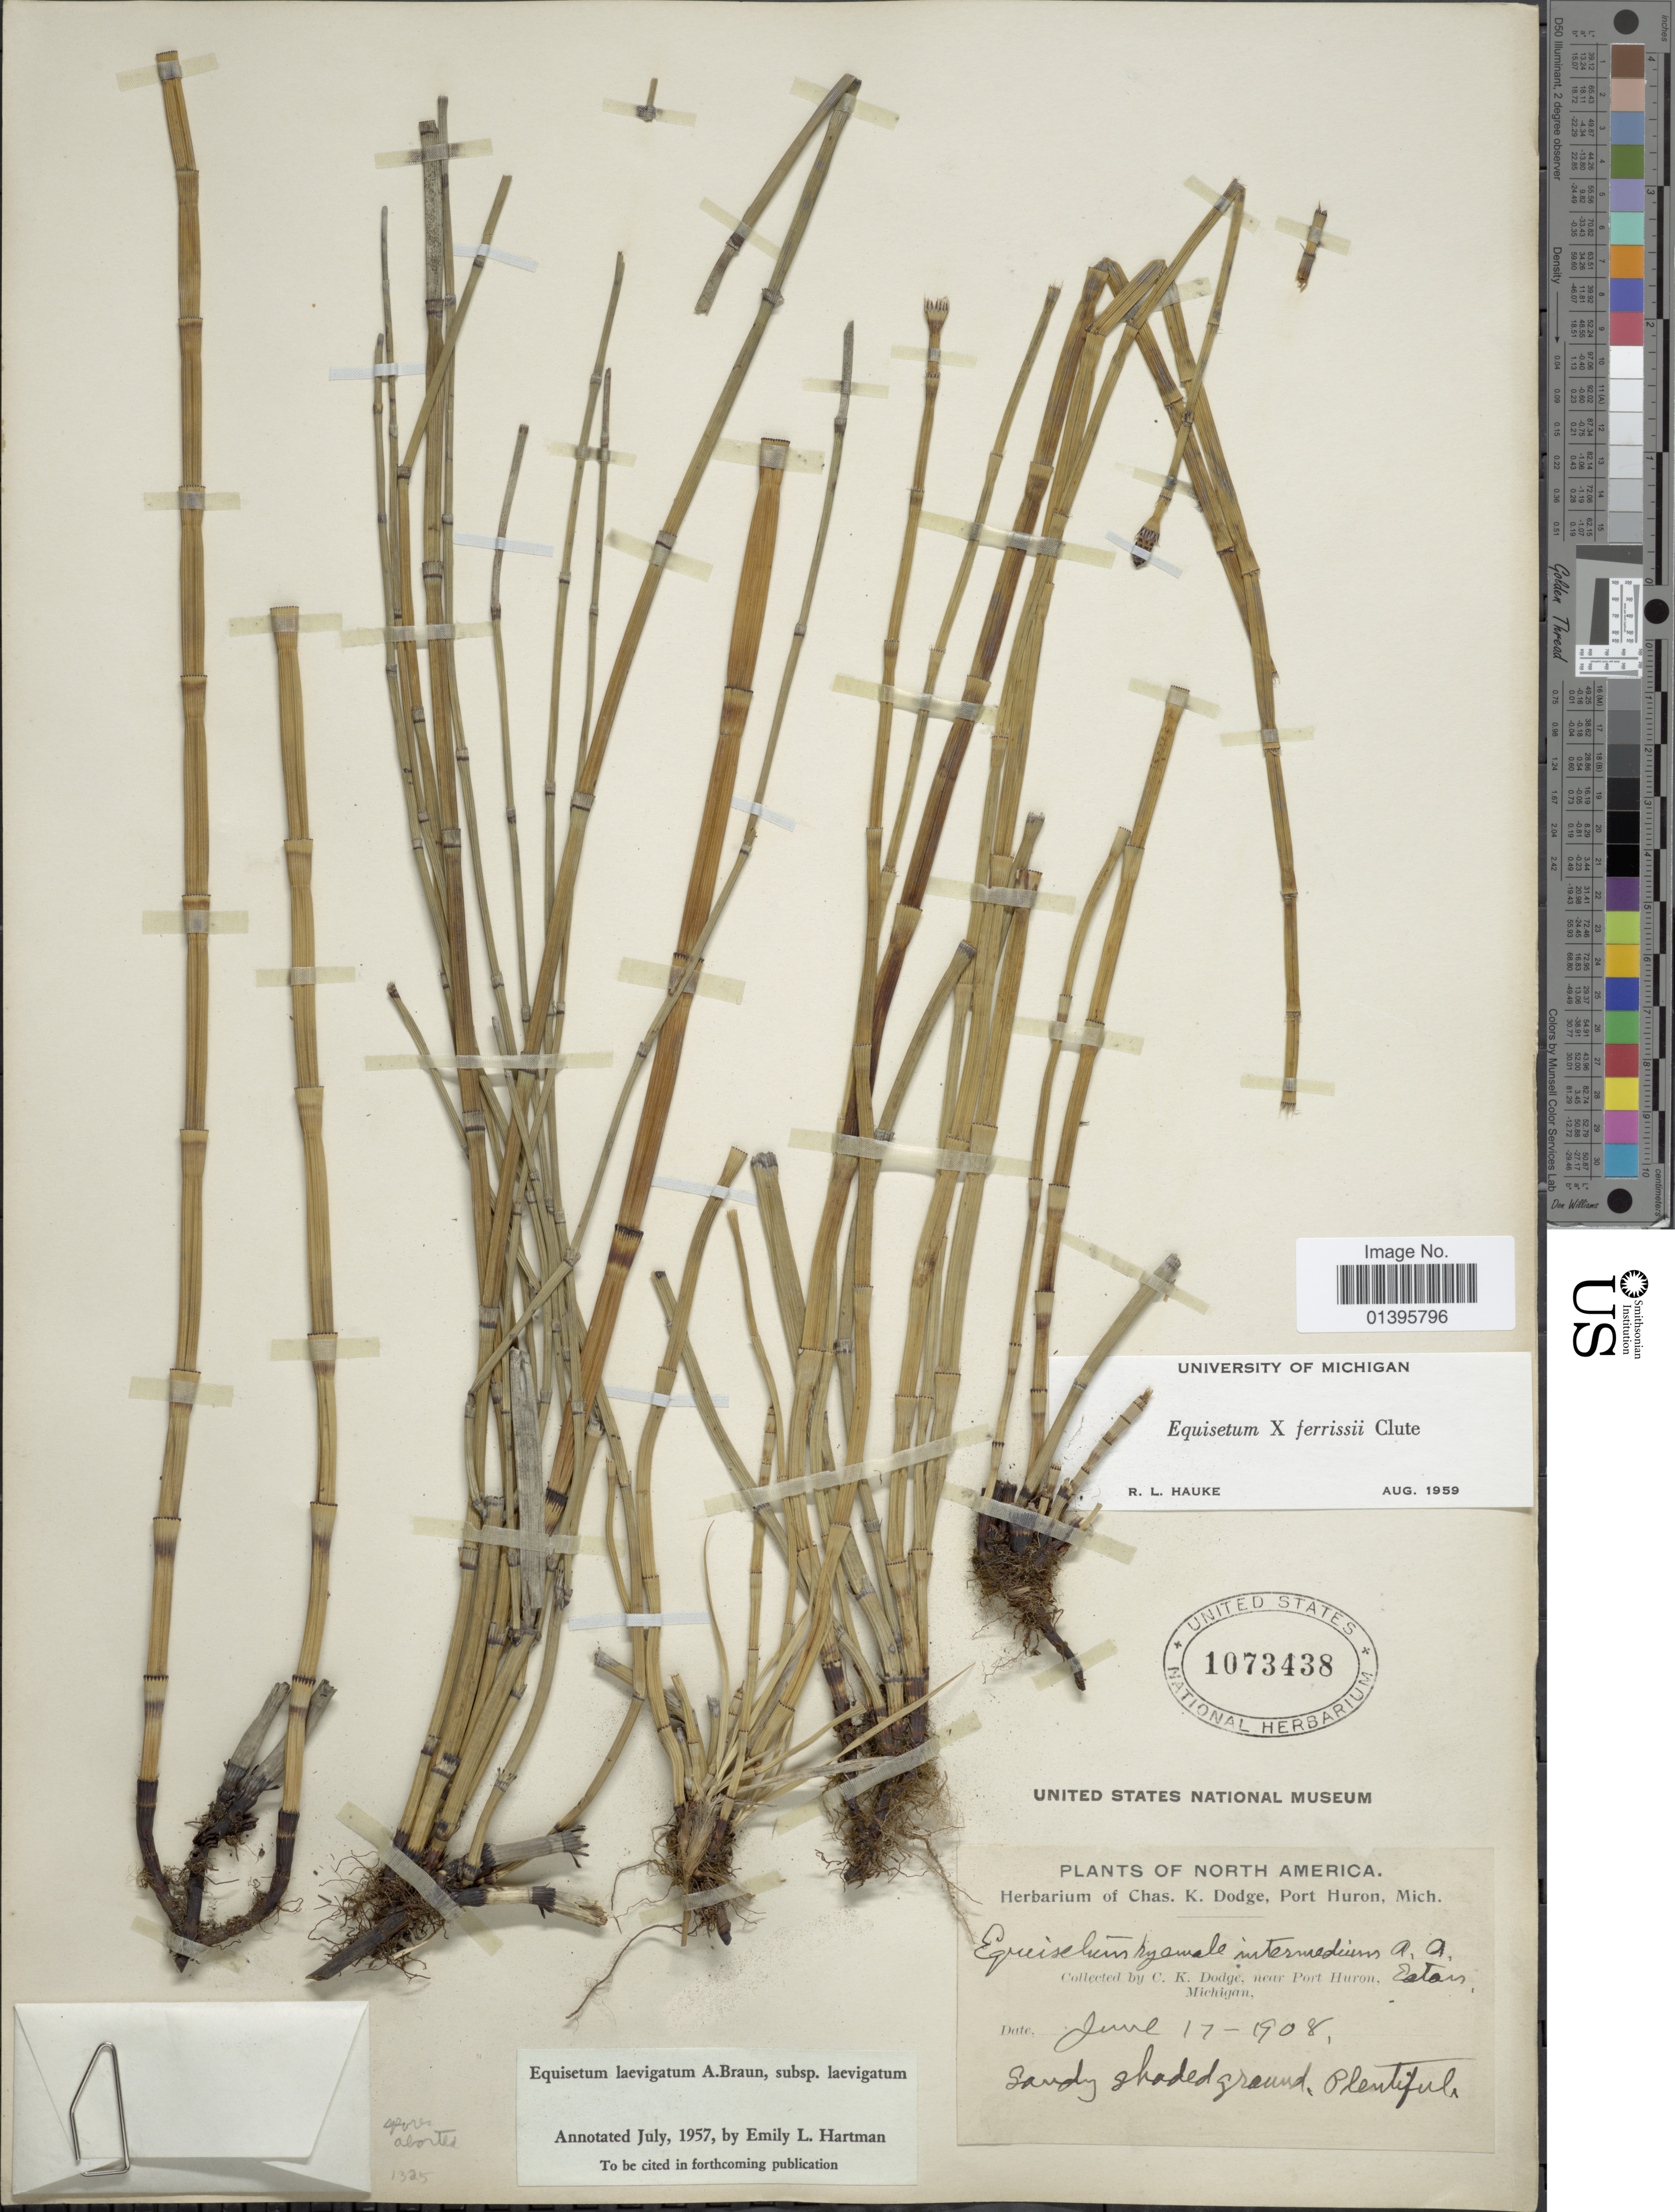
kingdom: Plantae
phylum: Tracheophyta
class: Polypodiopsida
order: Equisetales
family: Equisetaceae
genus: Equisetum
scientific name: Equisetum x ferrissii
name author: Clute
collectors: C. K. Dodge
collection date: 1908-06-17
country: United States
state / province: Michigan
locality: Near Port Huron. Sandy shaded ground, Plentifuh.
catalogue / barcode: US 1073438